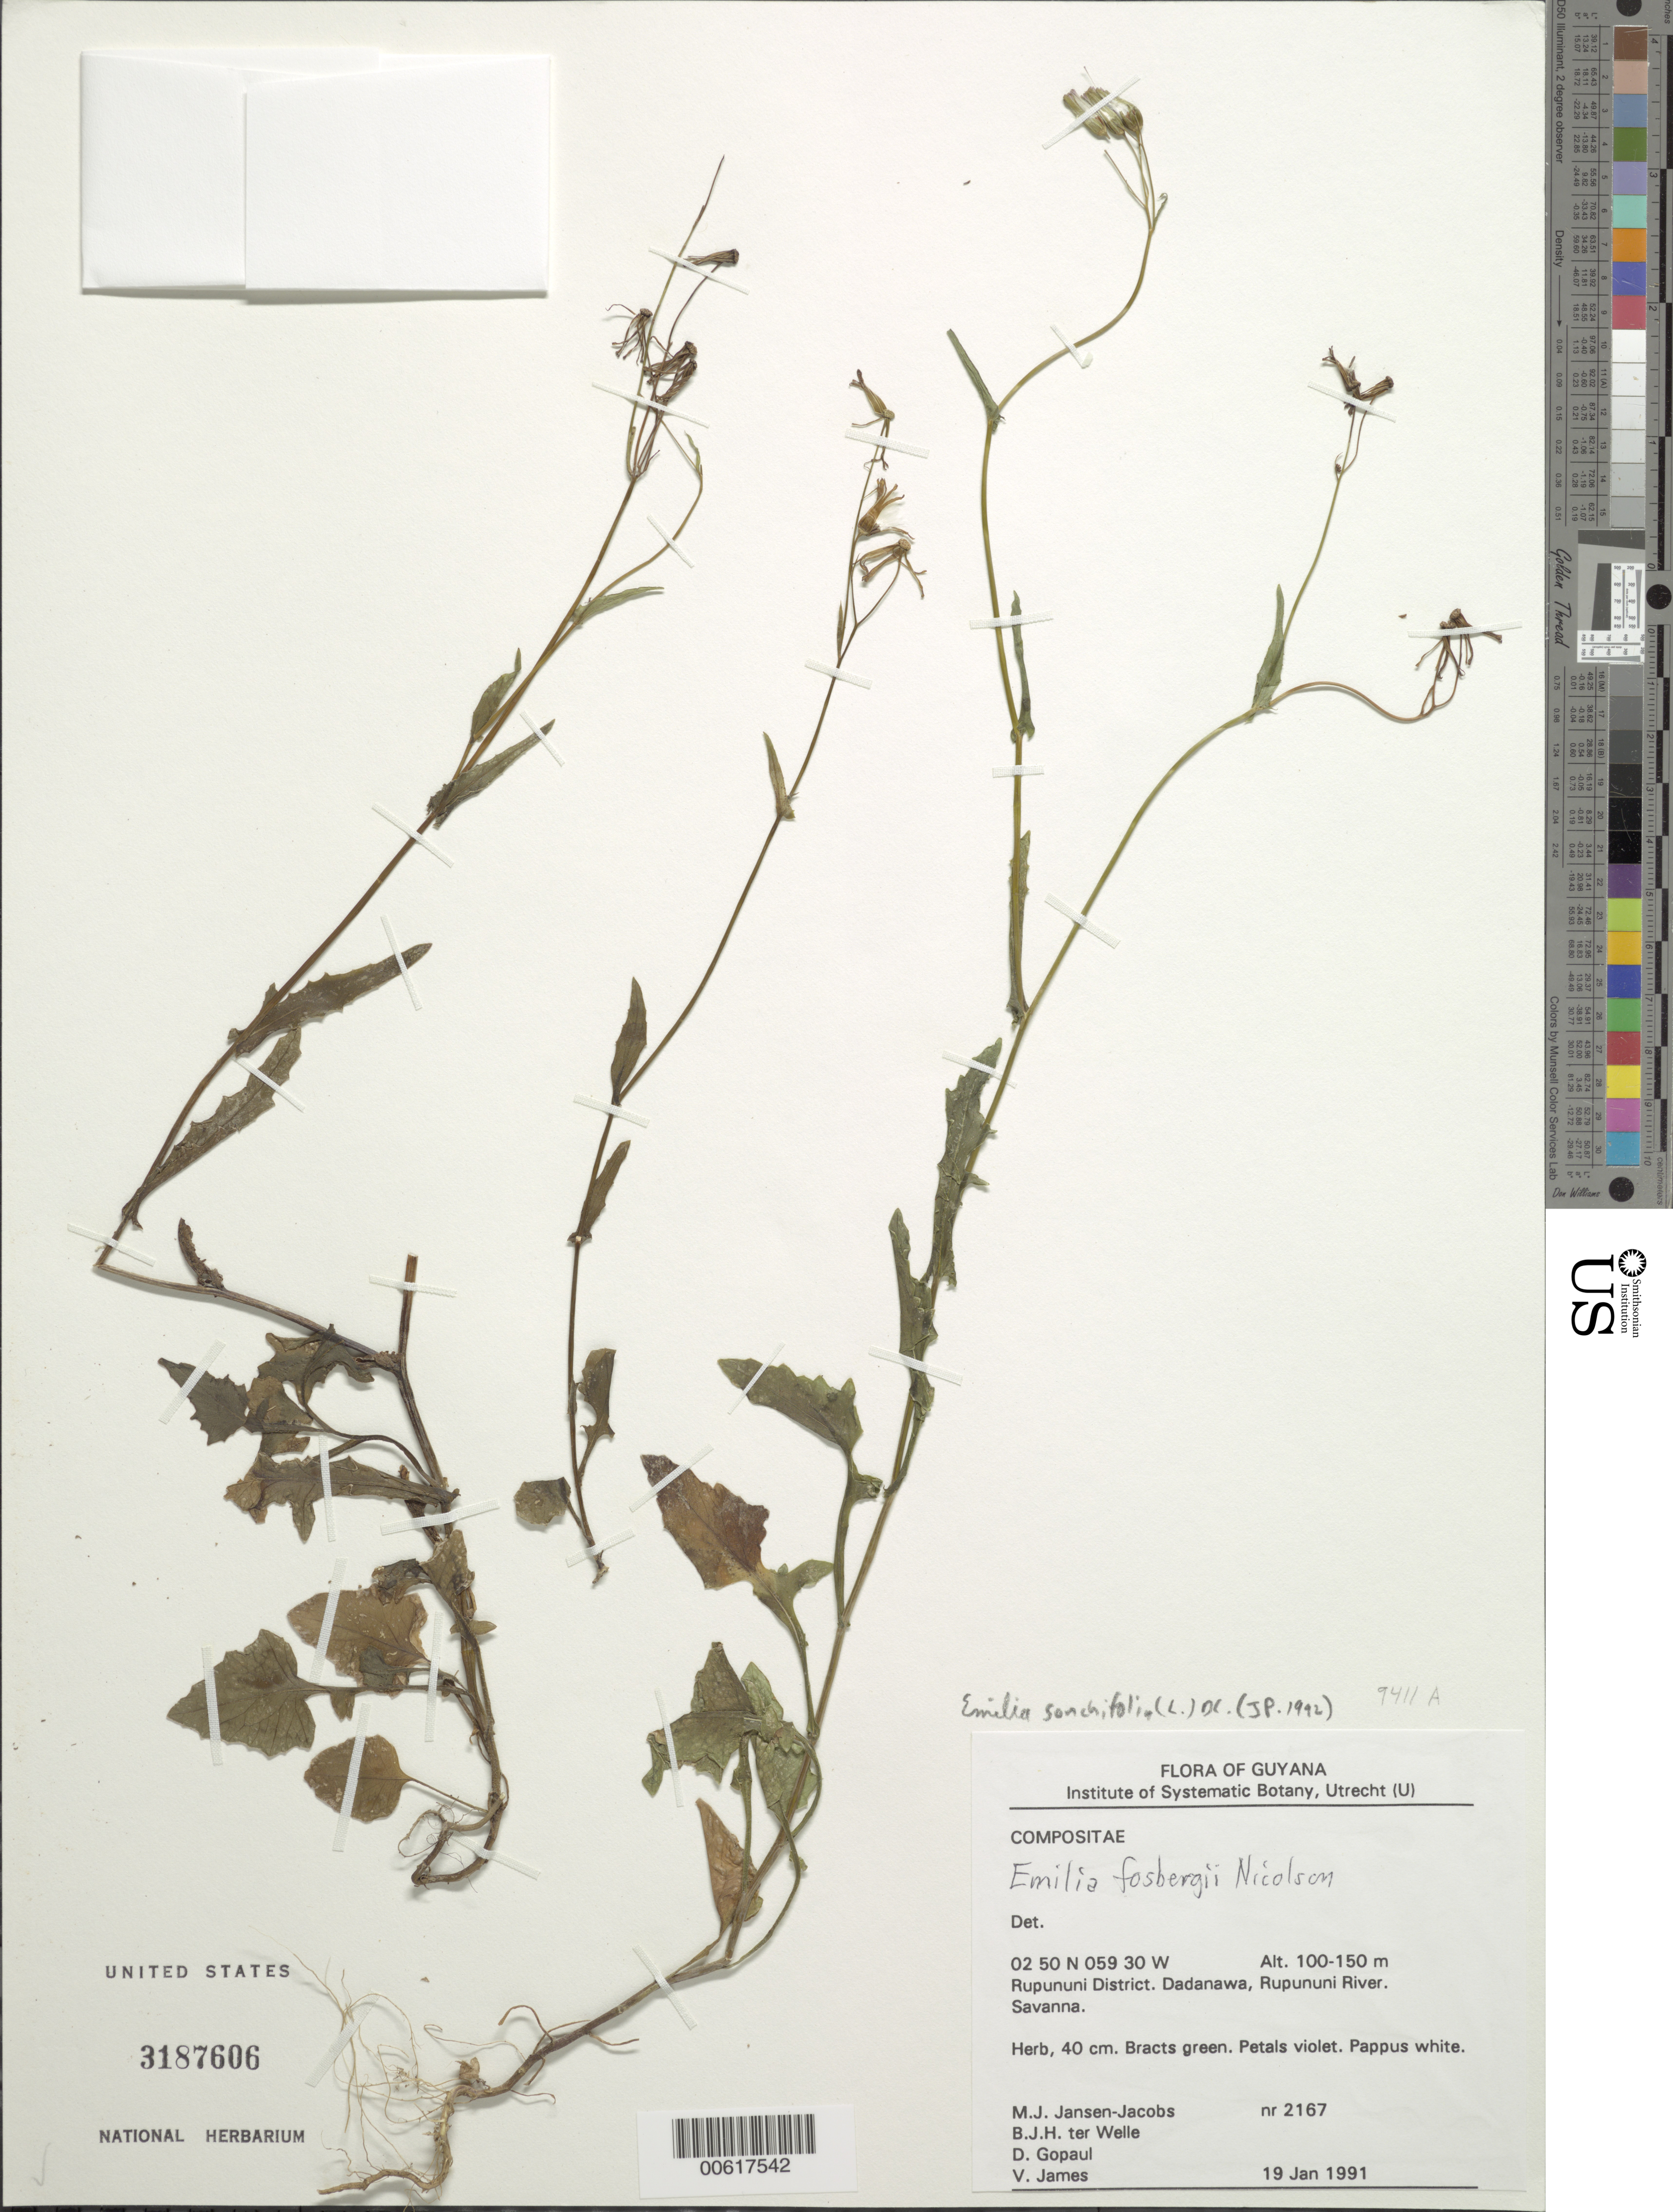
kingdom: Plantae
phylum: Tracheophyta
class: Magnoliopsida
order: Asterales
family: Asteraceae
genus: Emilia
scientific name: Emilia sonchifolia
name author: (L.) DC.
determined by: Pruski, J. F.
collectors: M. J. Jansen-Jacobs, B. Welle, D. Gopaul & V. James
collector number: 2167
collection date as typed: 19-Jan-91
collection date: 1991-01-19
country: Guyana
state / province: U. Takutu-U. Essequibo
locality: Dadanawa, Rupununi River, Rupununi District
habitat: Savanna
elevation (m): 100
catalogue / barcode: US 3187606